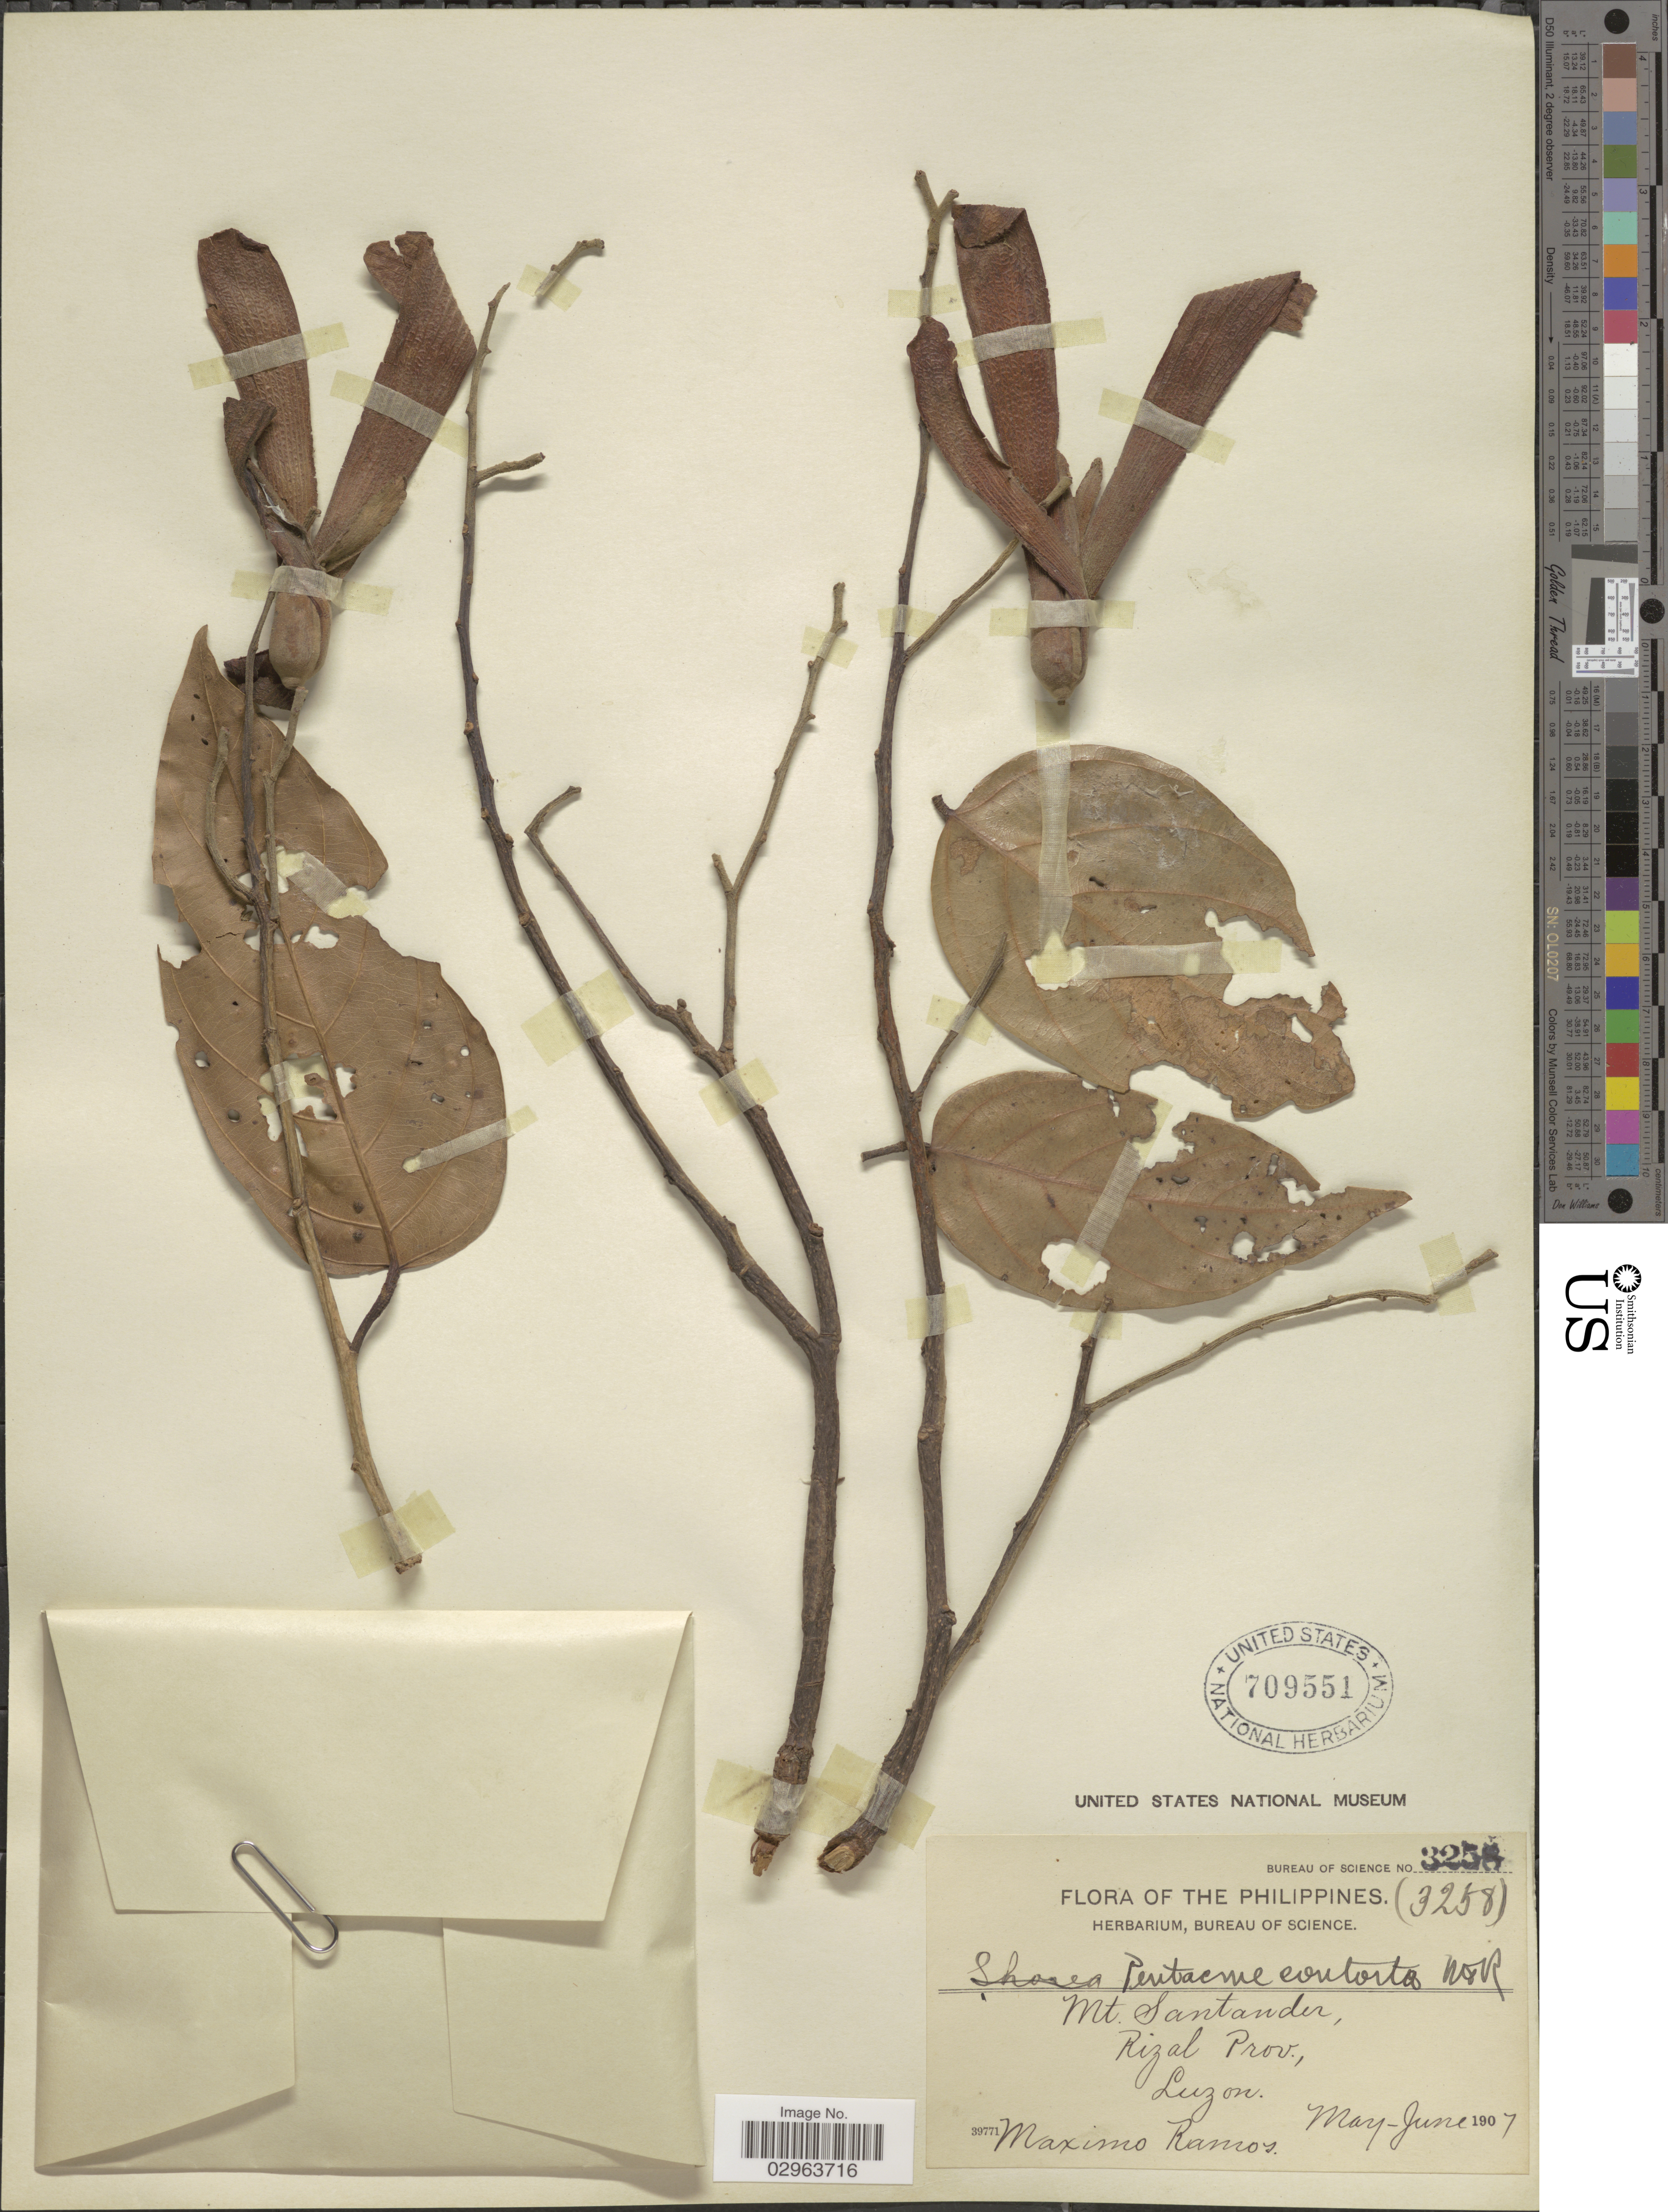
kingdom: Plantae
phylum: Tracheophyta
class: Magnoliopsida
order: Malvales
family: Dipterocarpaceae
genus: Pentacme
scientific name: Pentacme contorta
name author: (S. Vidal) Merr. & Rolfe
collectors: M. Ramos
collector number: Bureau of Science 3258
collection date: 1907-05/1907-06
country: Philippines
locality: Mt. Santander, Rizal Prov., Luzon.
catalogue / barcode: US 709551